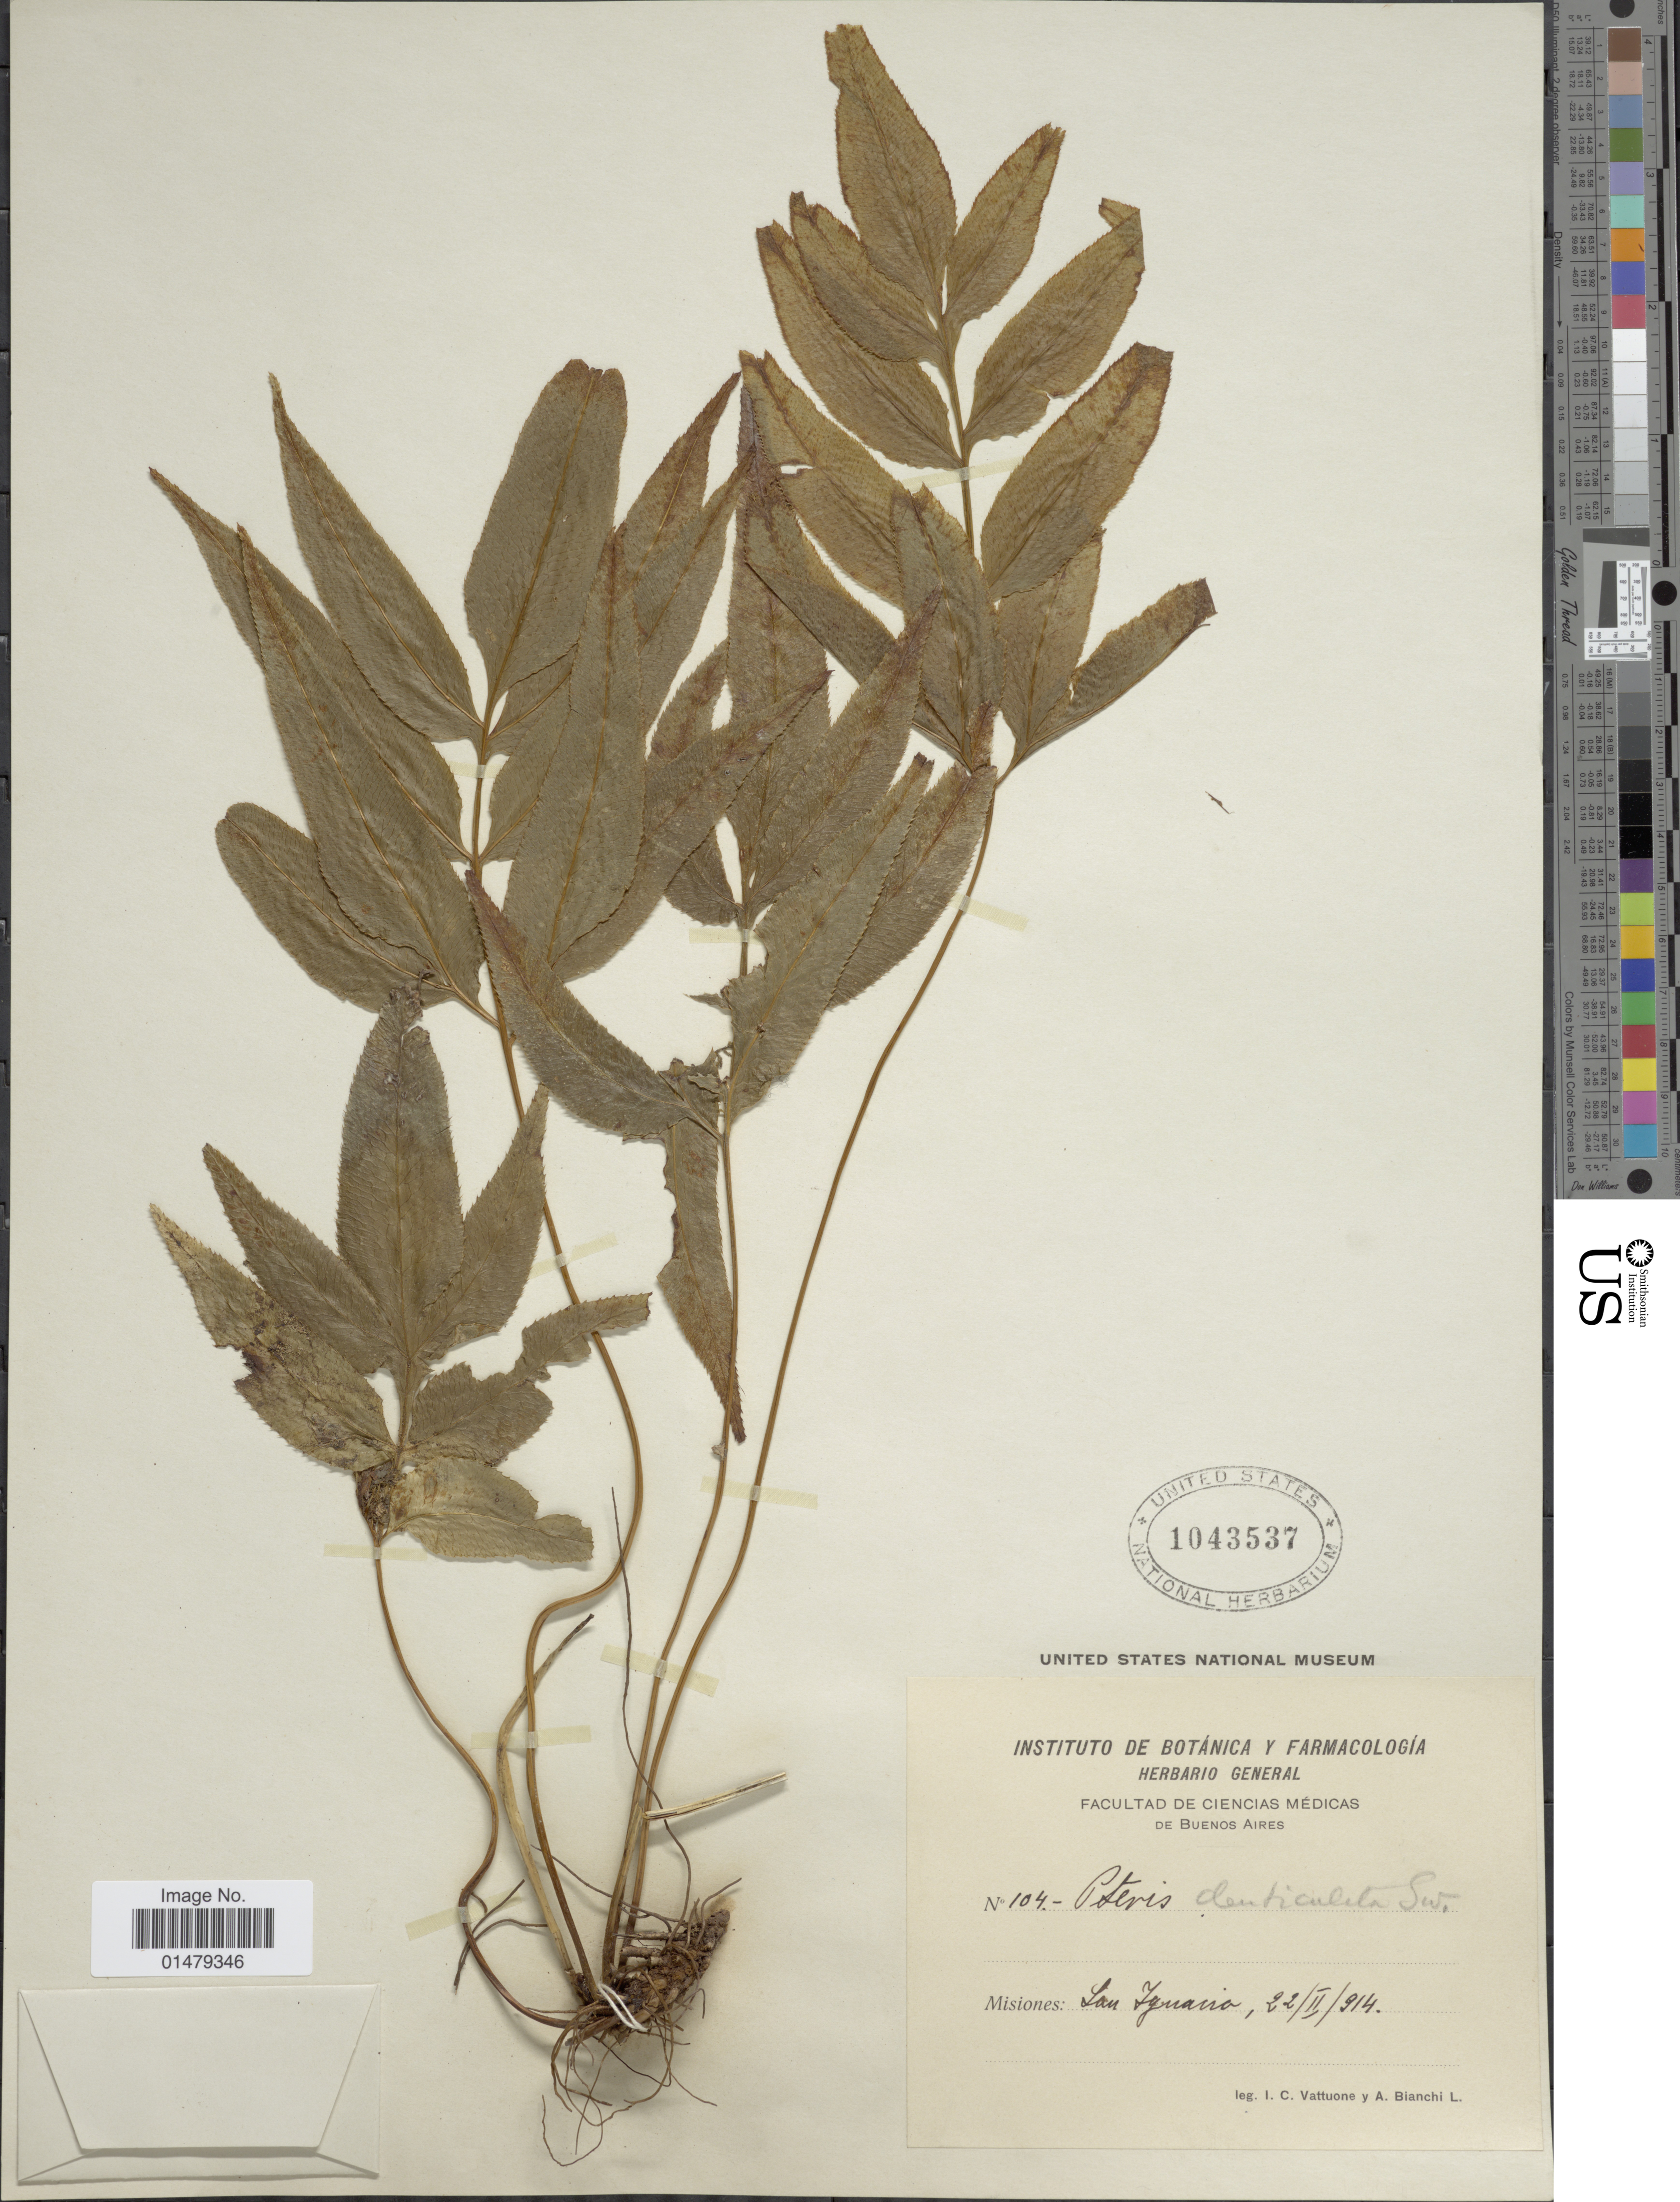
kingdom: Plantae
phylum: Tracheophyta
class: Polypodiopsida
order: Polypodiales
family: Pteridaceae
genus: Pteris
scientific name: Pteris denticulata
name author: Sw.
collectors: I. Vattuone & A. Bianchi L.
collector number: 104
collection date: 1914-02-22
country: Argentina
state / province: Misiones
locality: Misiones: San Ignacio.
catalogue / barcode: US 1043537